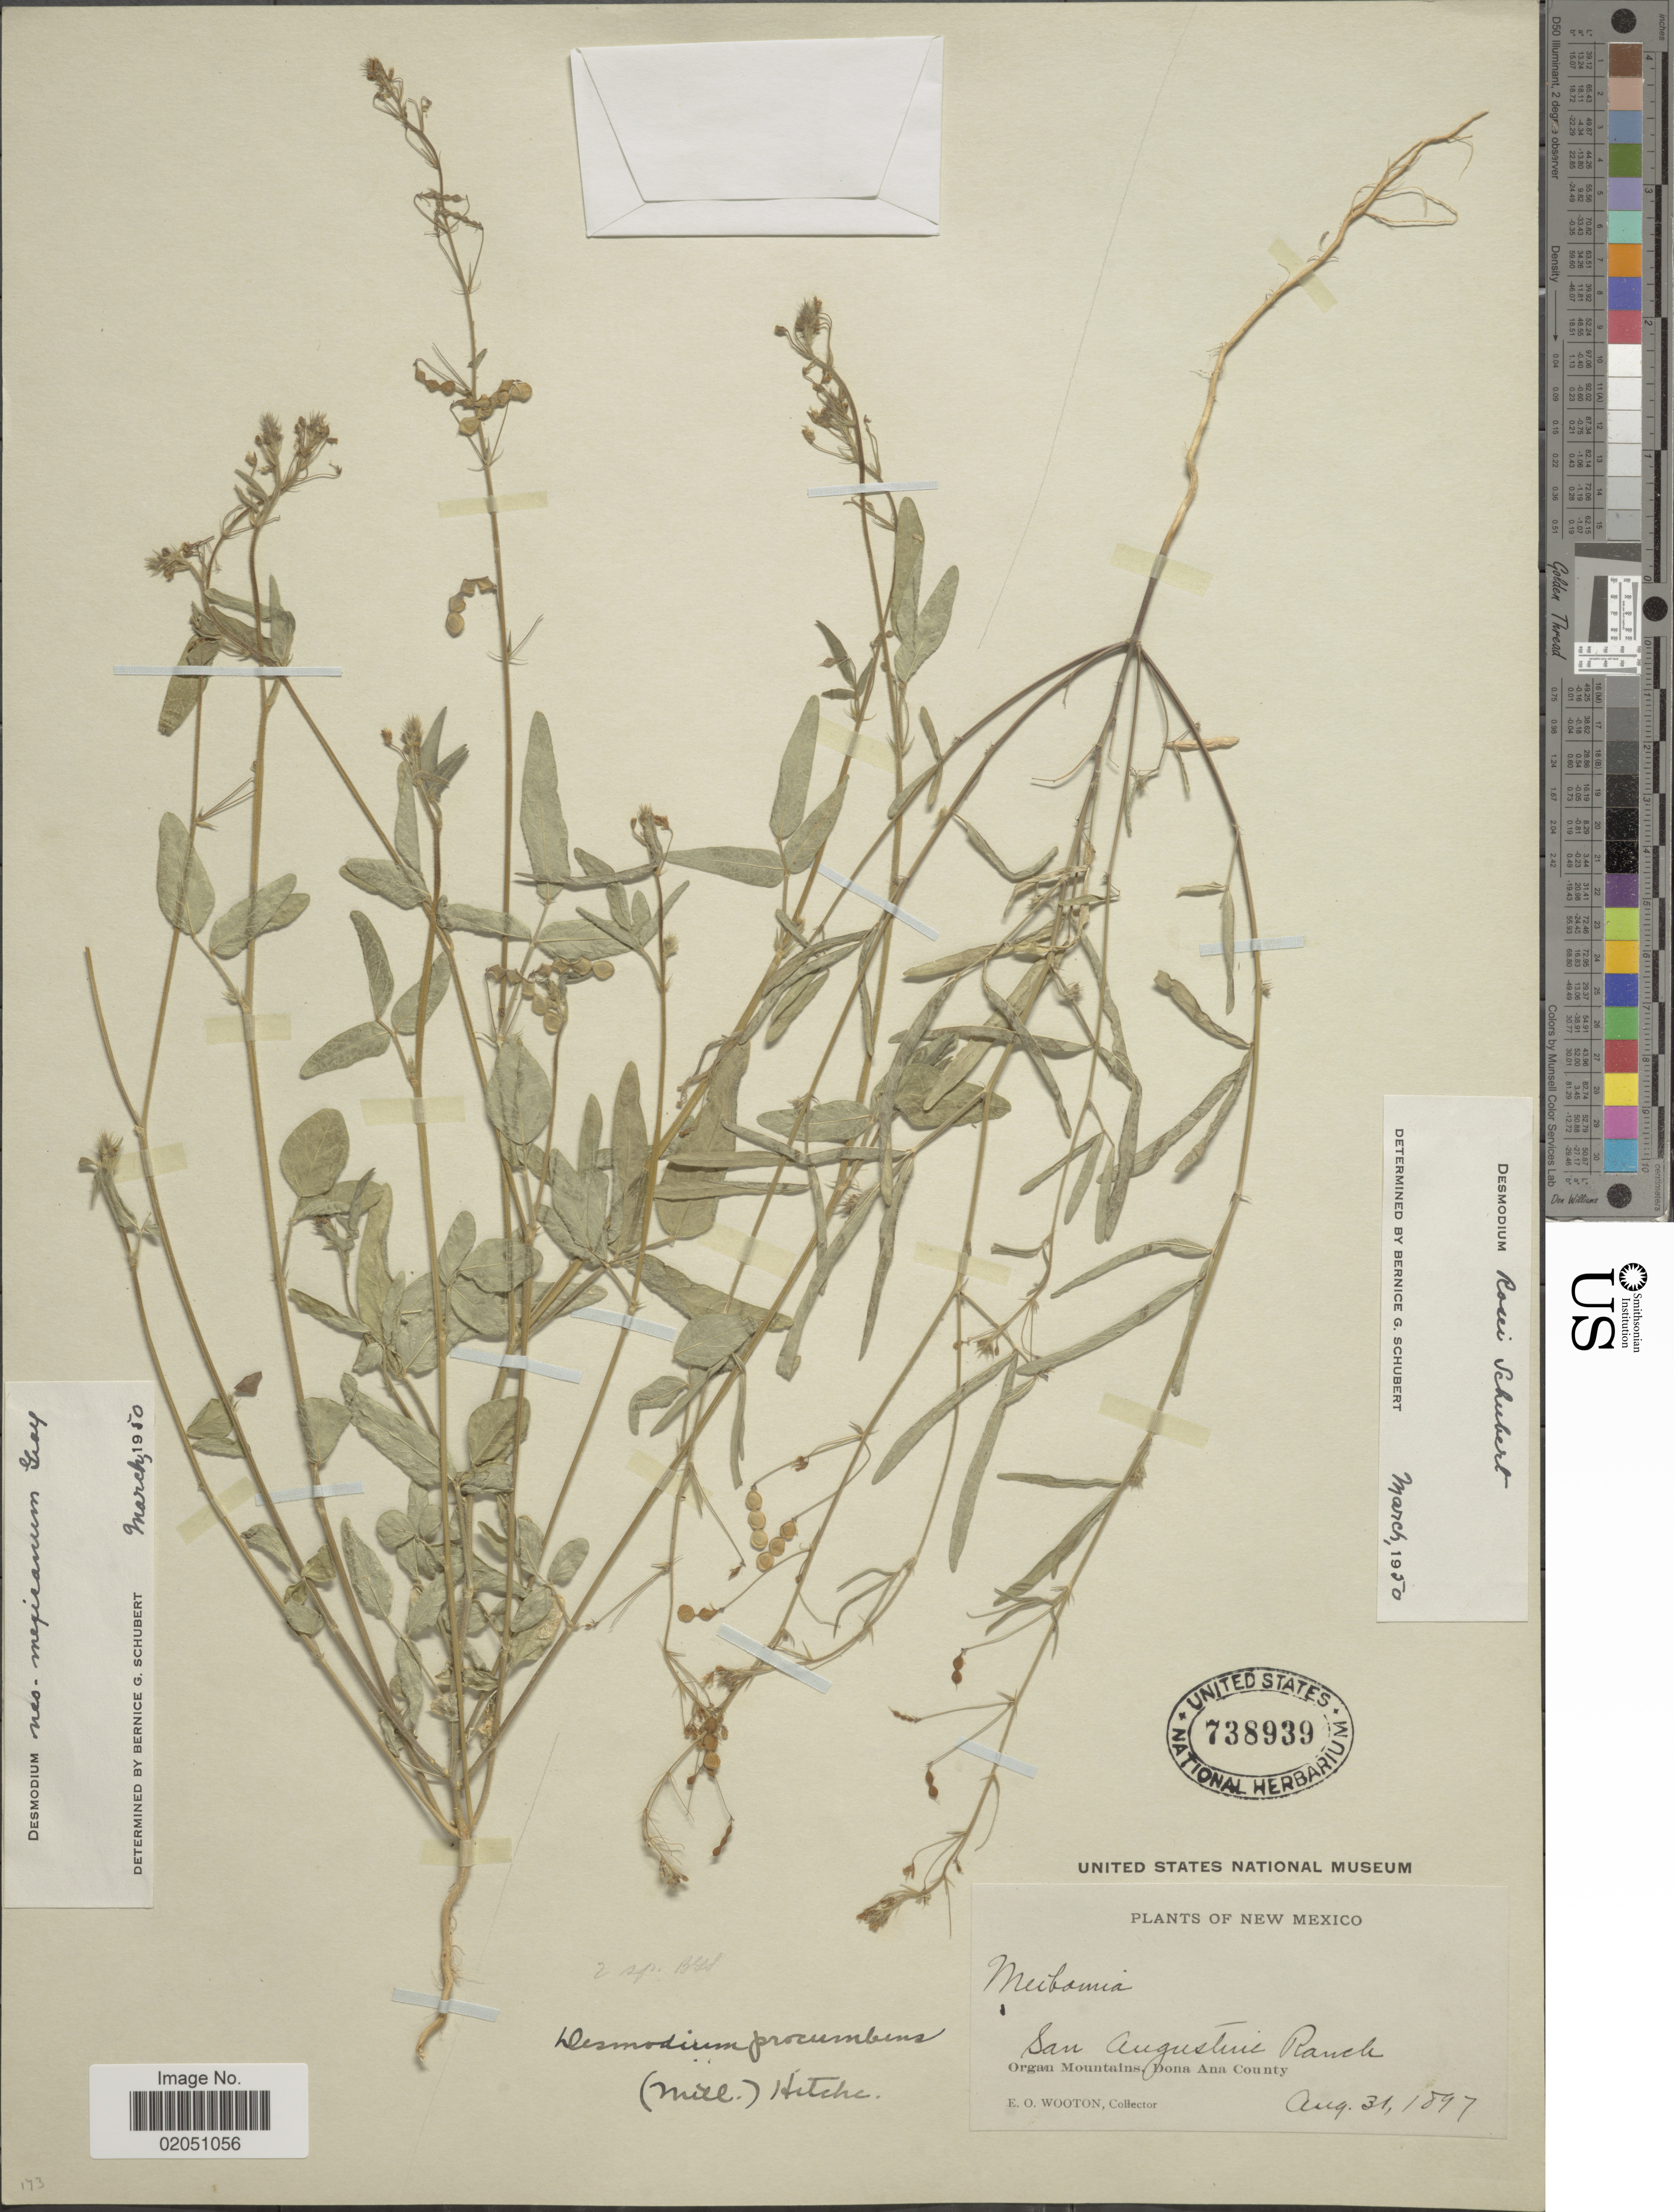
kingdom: Plantae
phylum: Tracheophyta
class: Magnoliopsida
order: Fabales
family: Fabaceae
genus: Desmodium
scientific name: Desmodium neomexicanum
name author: A. Gray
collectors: E. O. Wooton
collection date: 1897-08-31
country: United States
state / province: New Mexico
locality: San Augustine Ranch, Organ Mountains, Dona Ana County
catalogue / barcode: US 738939